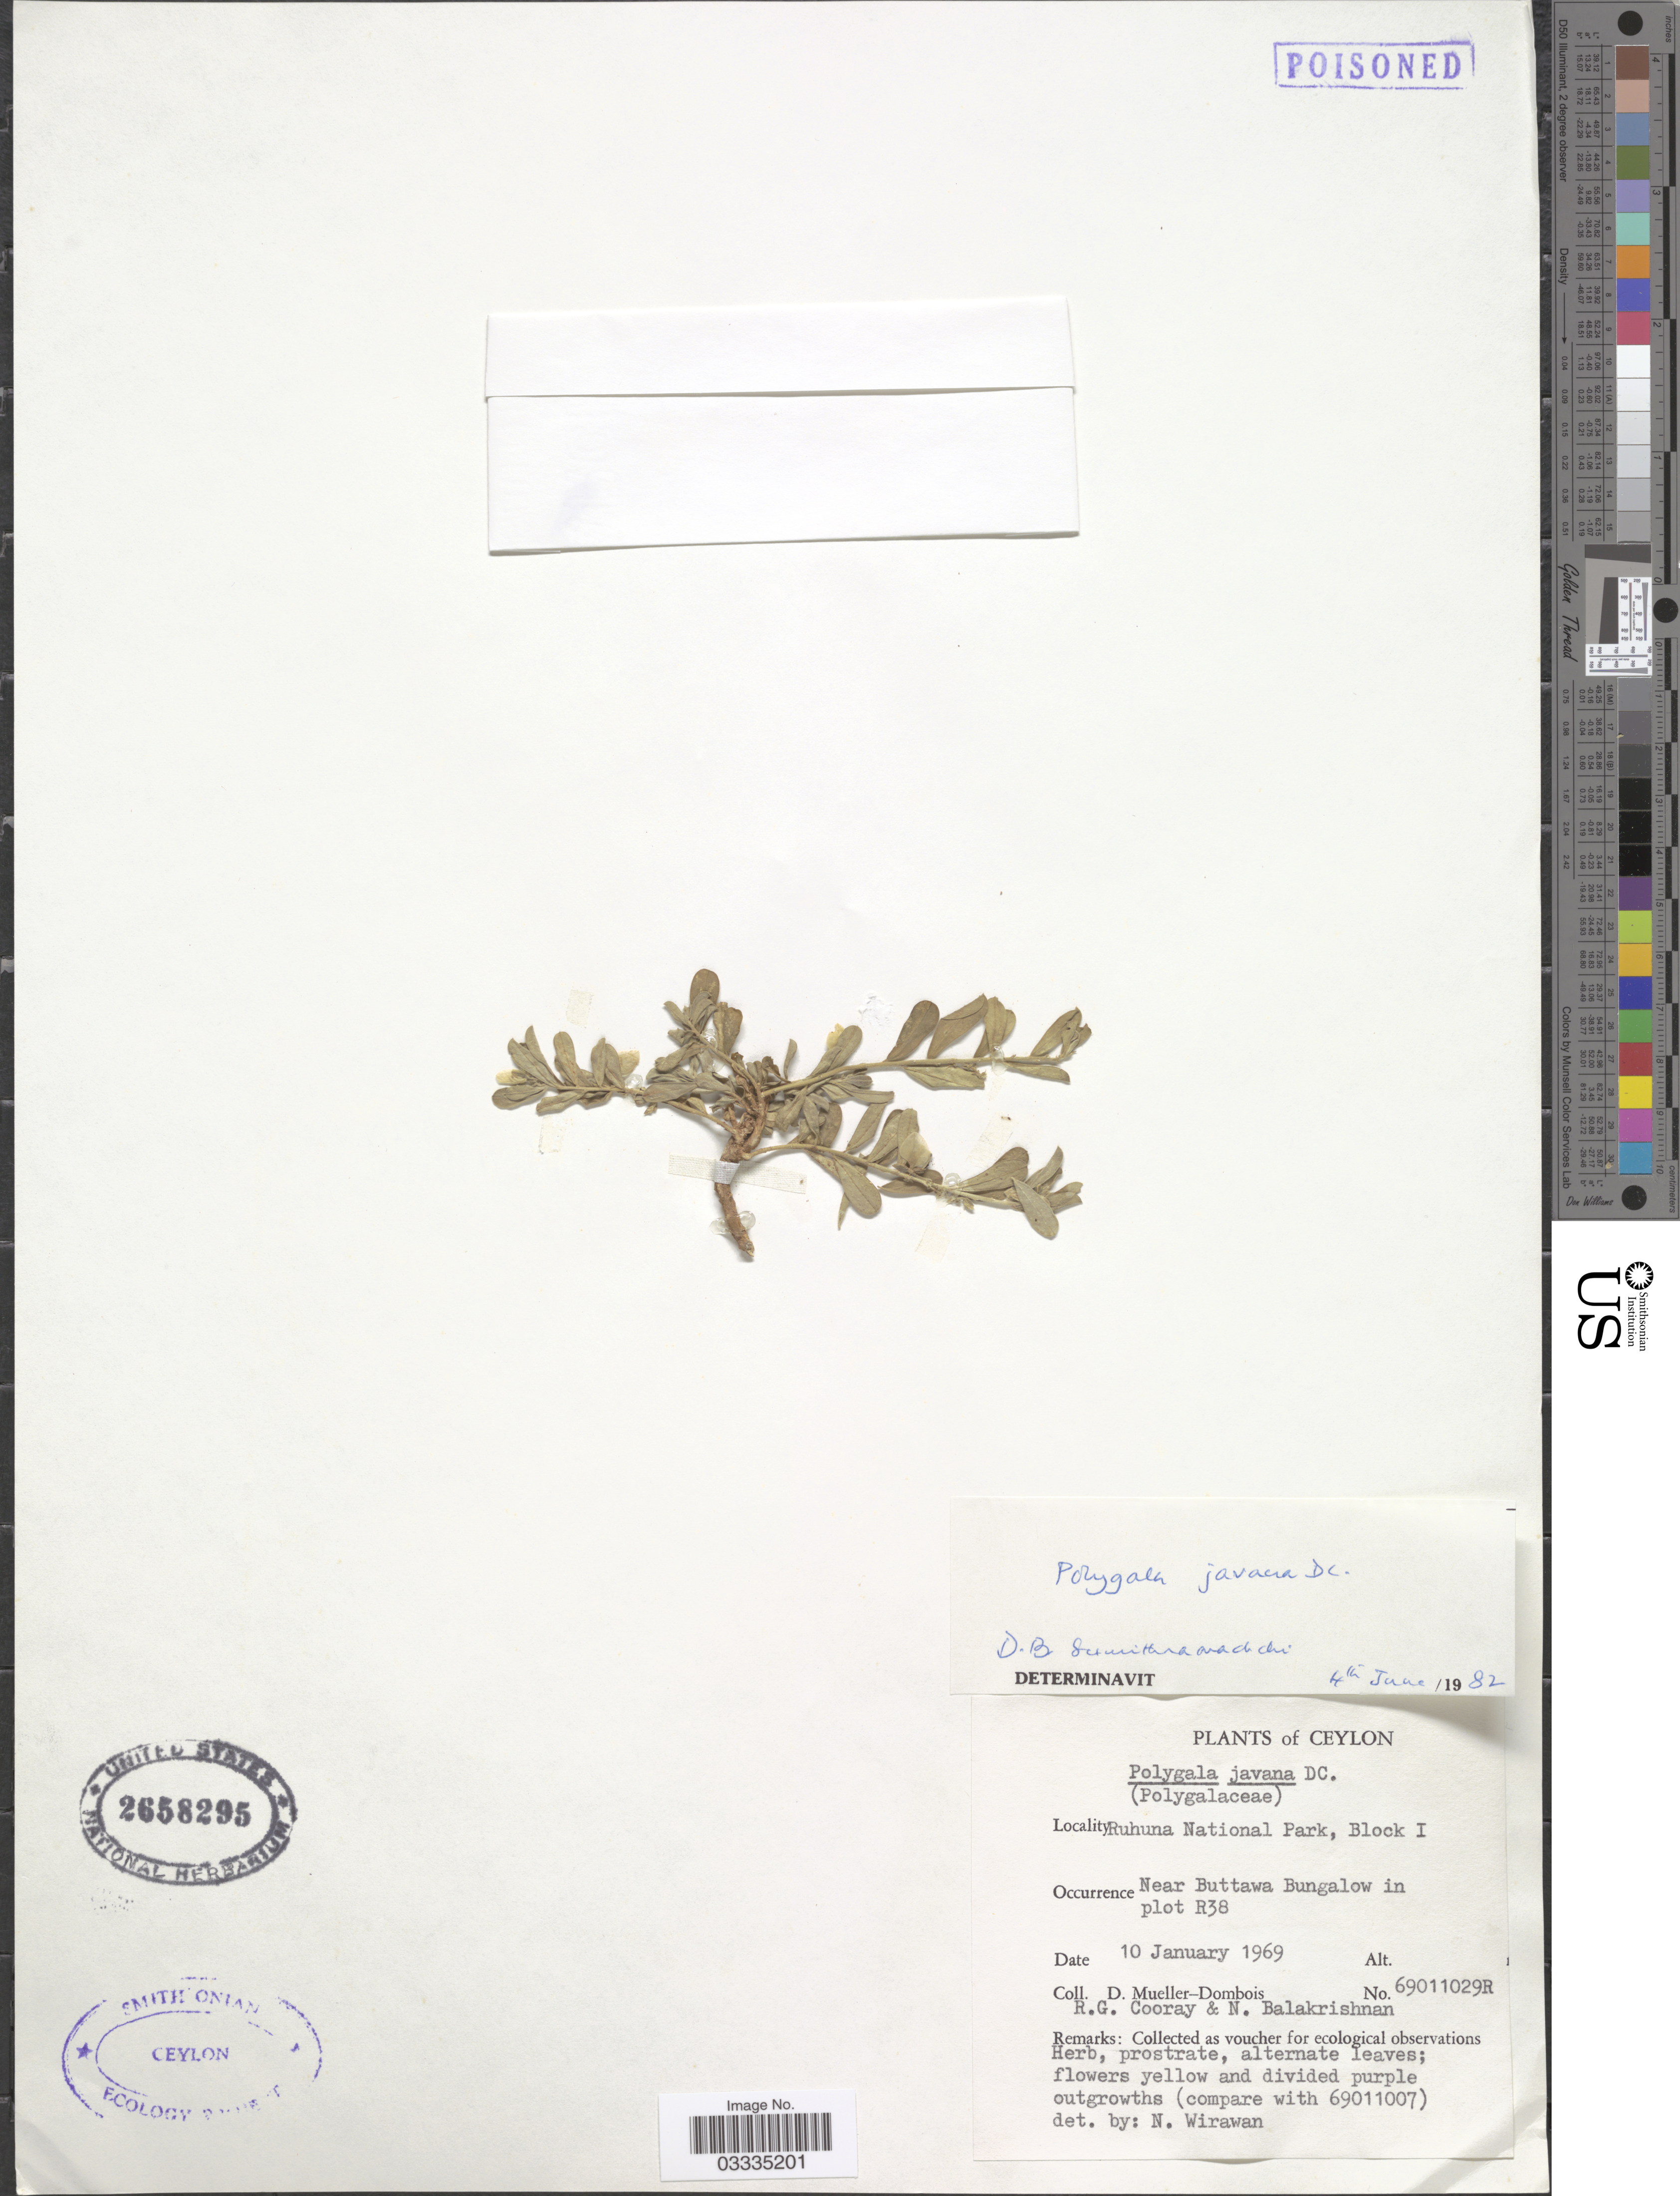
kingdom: Plantae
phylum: Tracheophyta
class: Magnoliopsida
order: Fabales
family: Polygalaceae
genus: Polygala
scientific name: Polygala javana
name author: DC.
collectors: D. Mueller-Dombois, R. Cooray & N. Balakrishnan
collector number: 69011029R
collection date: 1969-01-10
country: Sri Lanka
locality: Ceylon. Ruhuna National Park, Block I. Near Buttawa Bungalow in plot R38.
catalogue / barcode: US 2658295